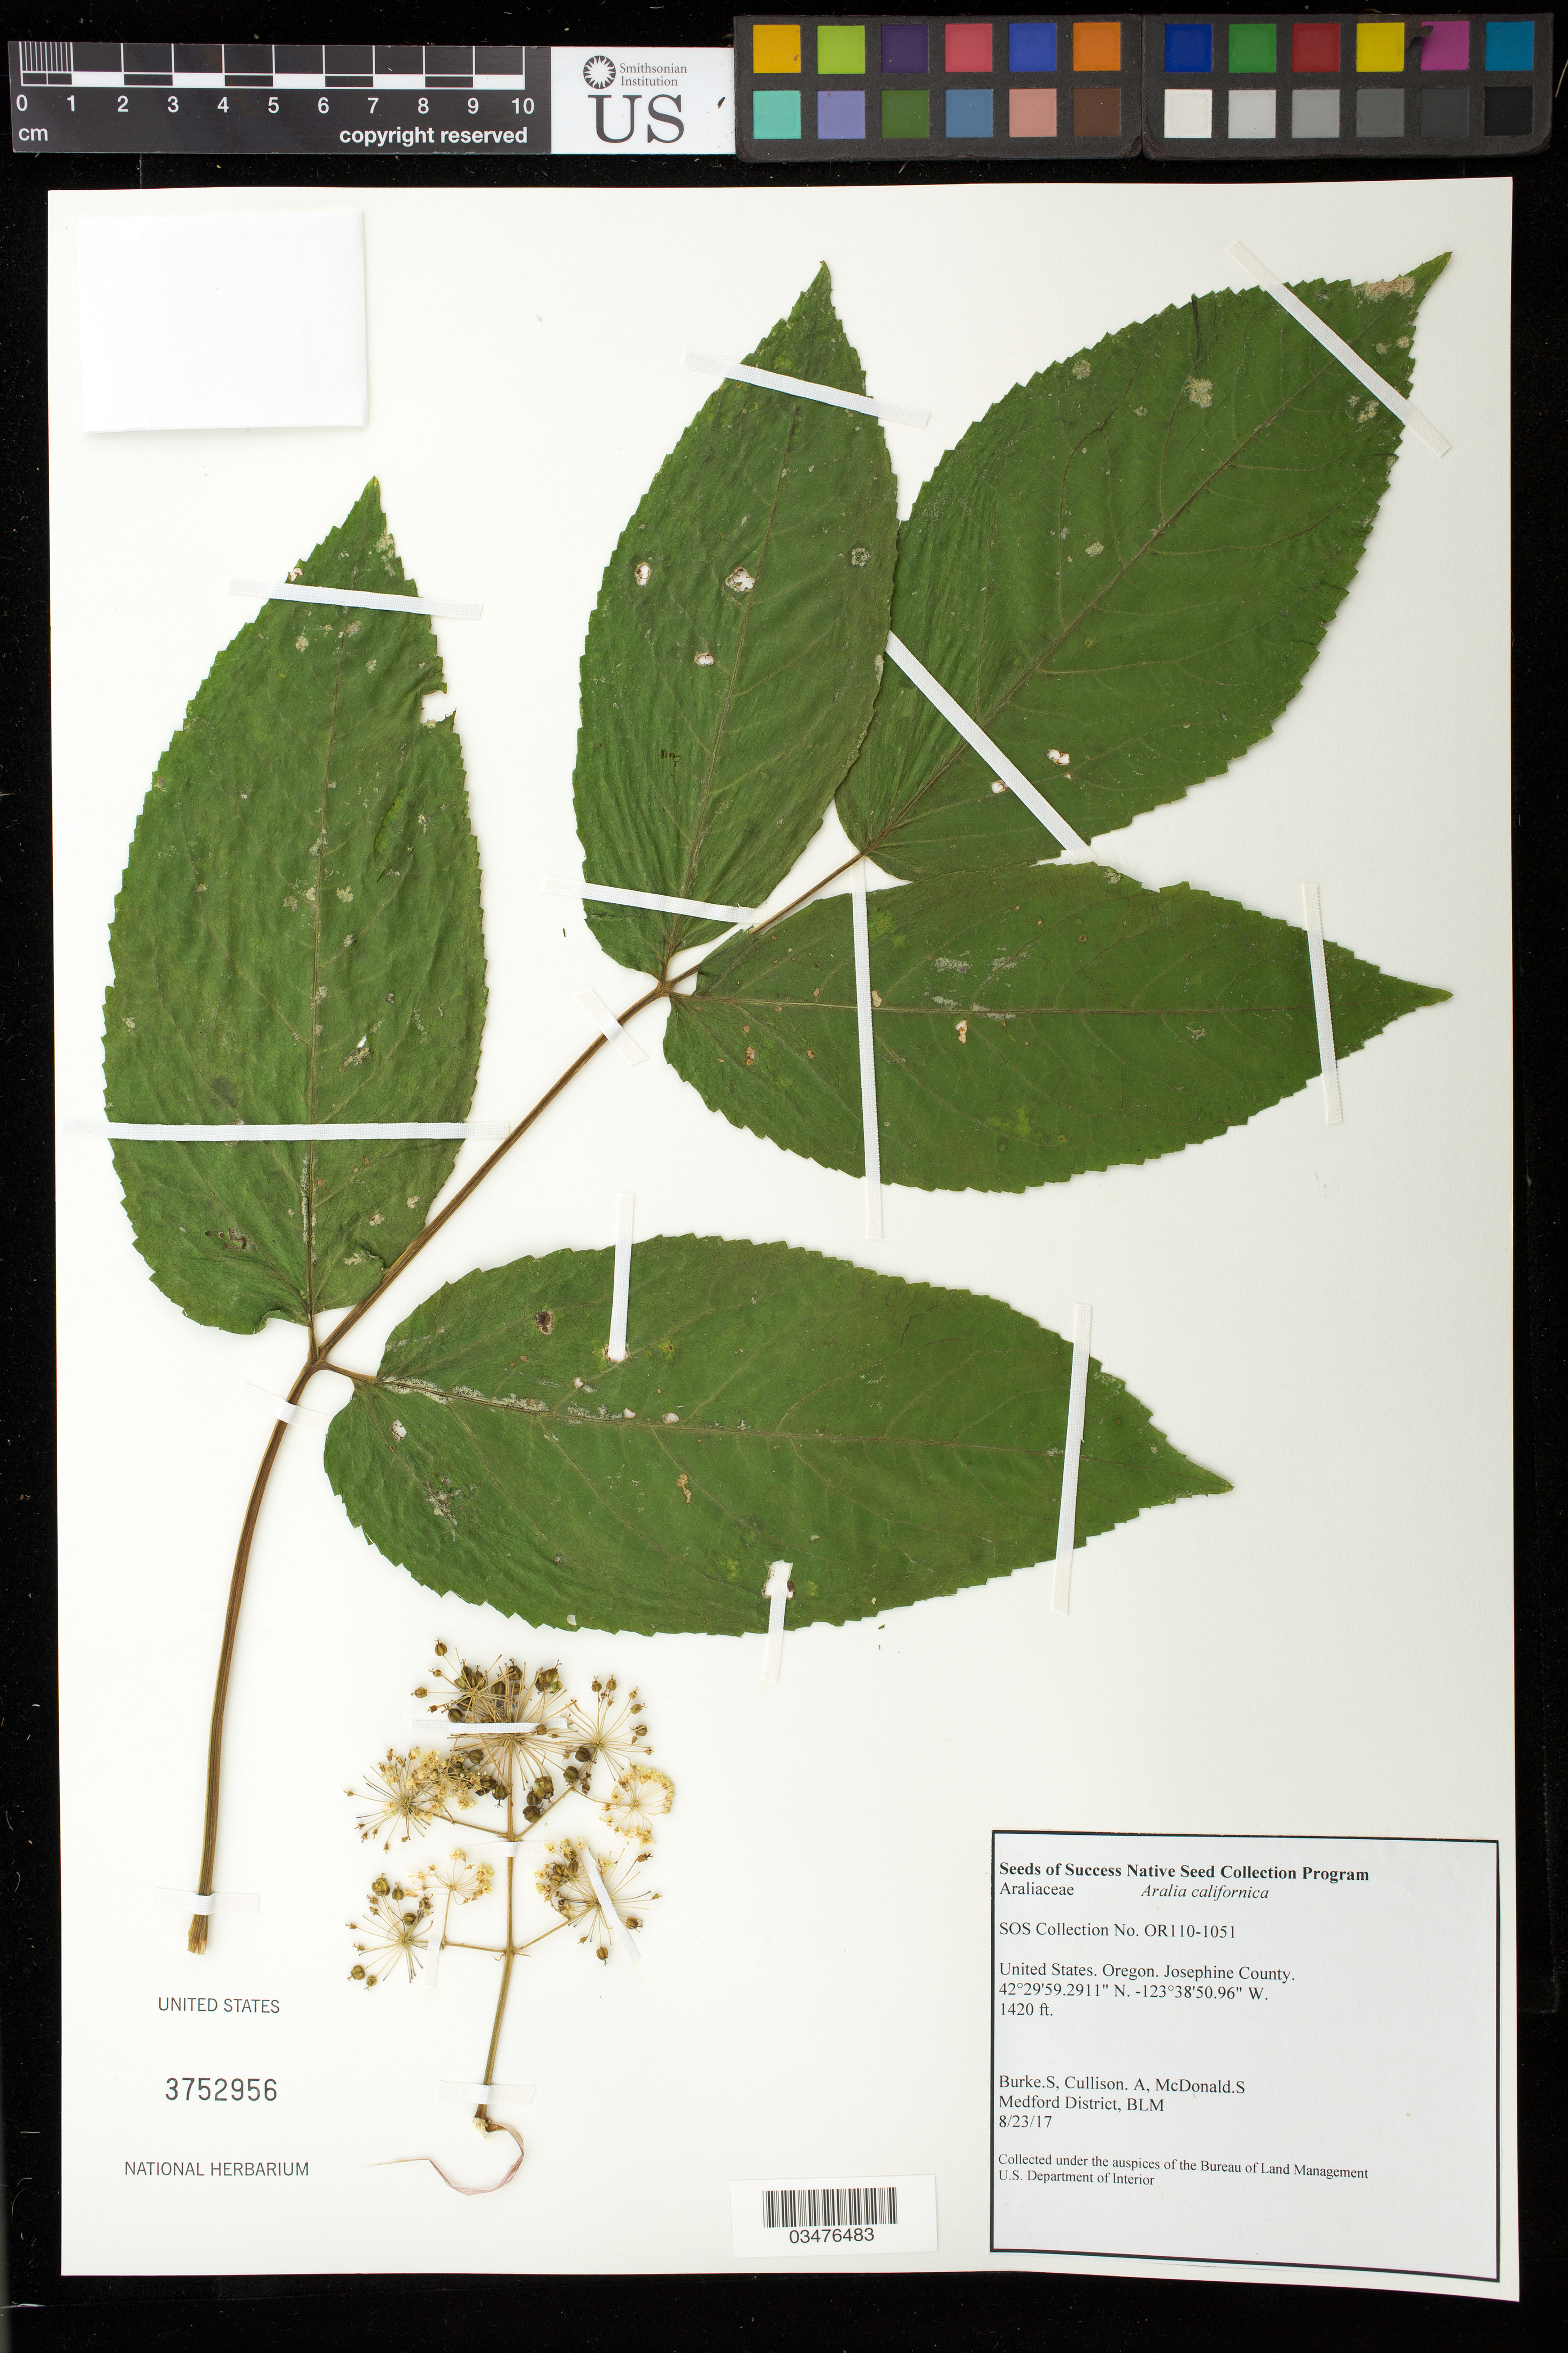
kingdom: Plantae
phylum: Tracheophyta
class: Magnoliopsida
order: Apiales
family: Araliaceae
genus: Aralia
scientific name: Aralia californica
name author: S. Watson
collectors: S. Burke, A. Cullison & S. McDonald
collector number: OR110-1051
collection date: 2017-08-23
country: United States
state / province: Oregon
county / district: Josephine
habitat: Riparian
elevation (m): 433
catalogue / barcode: US 3752956